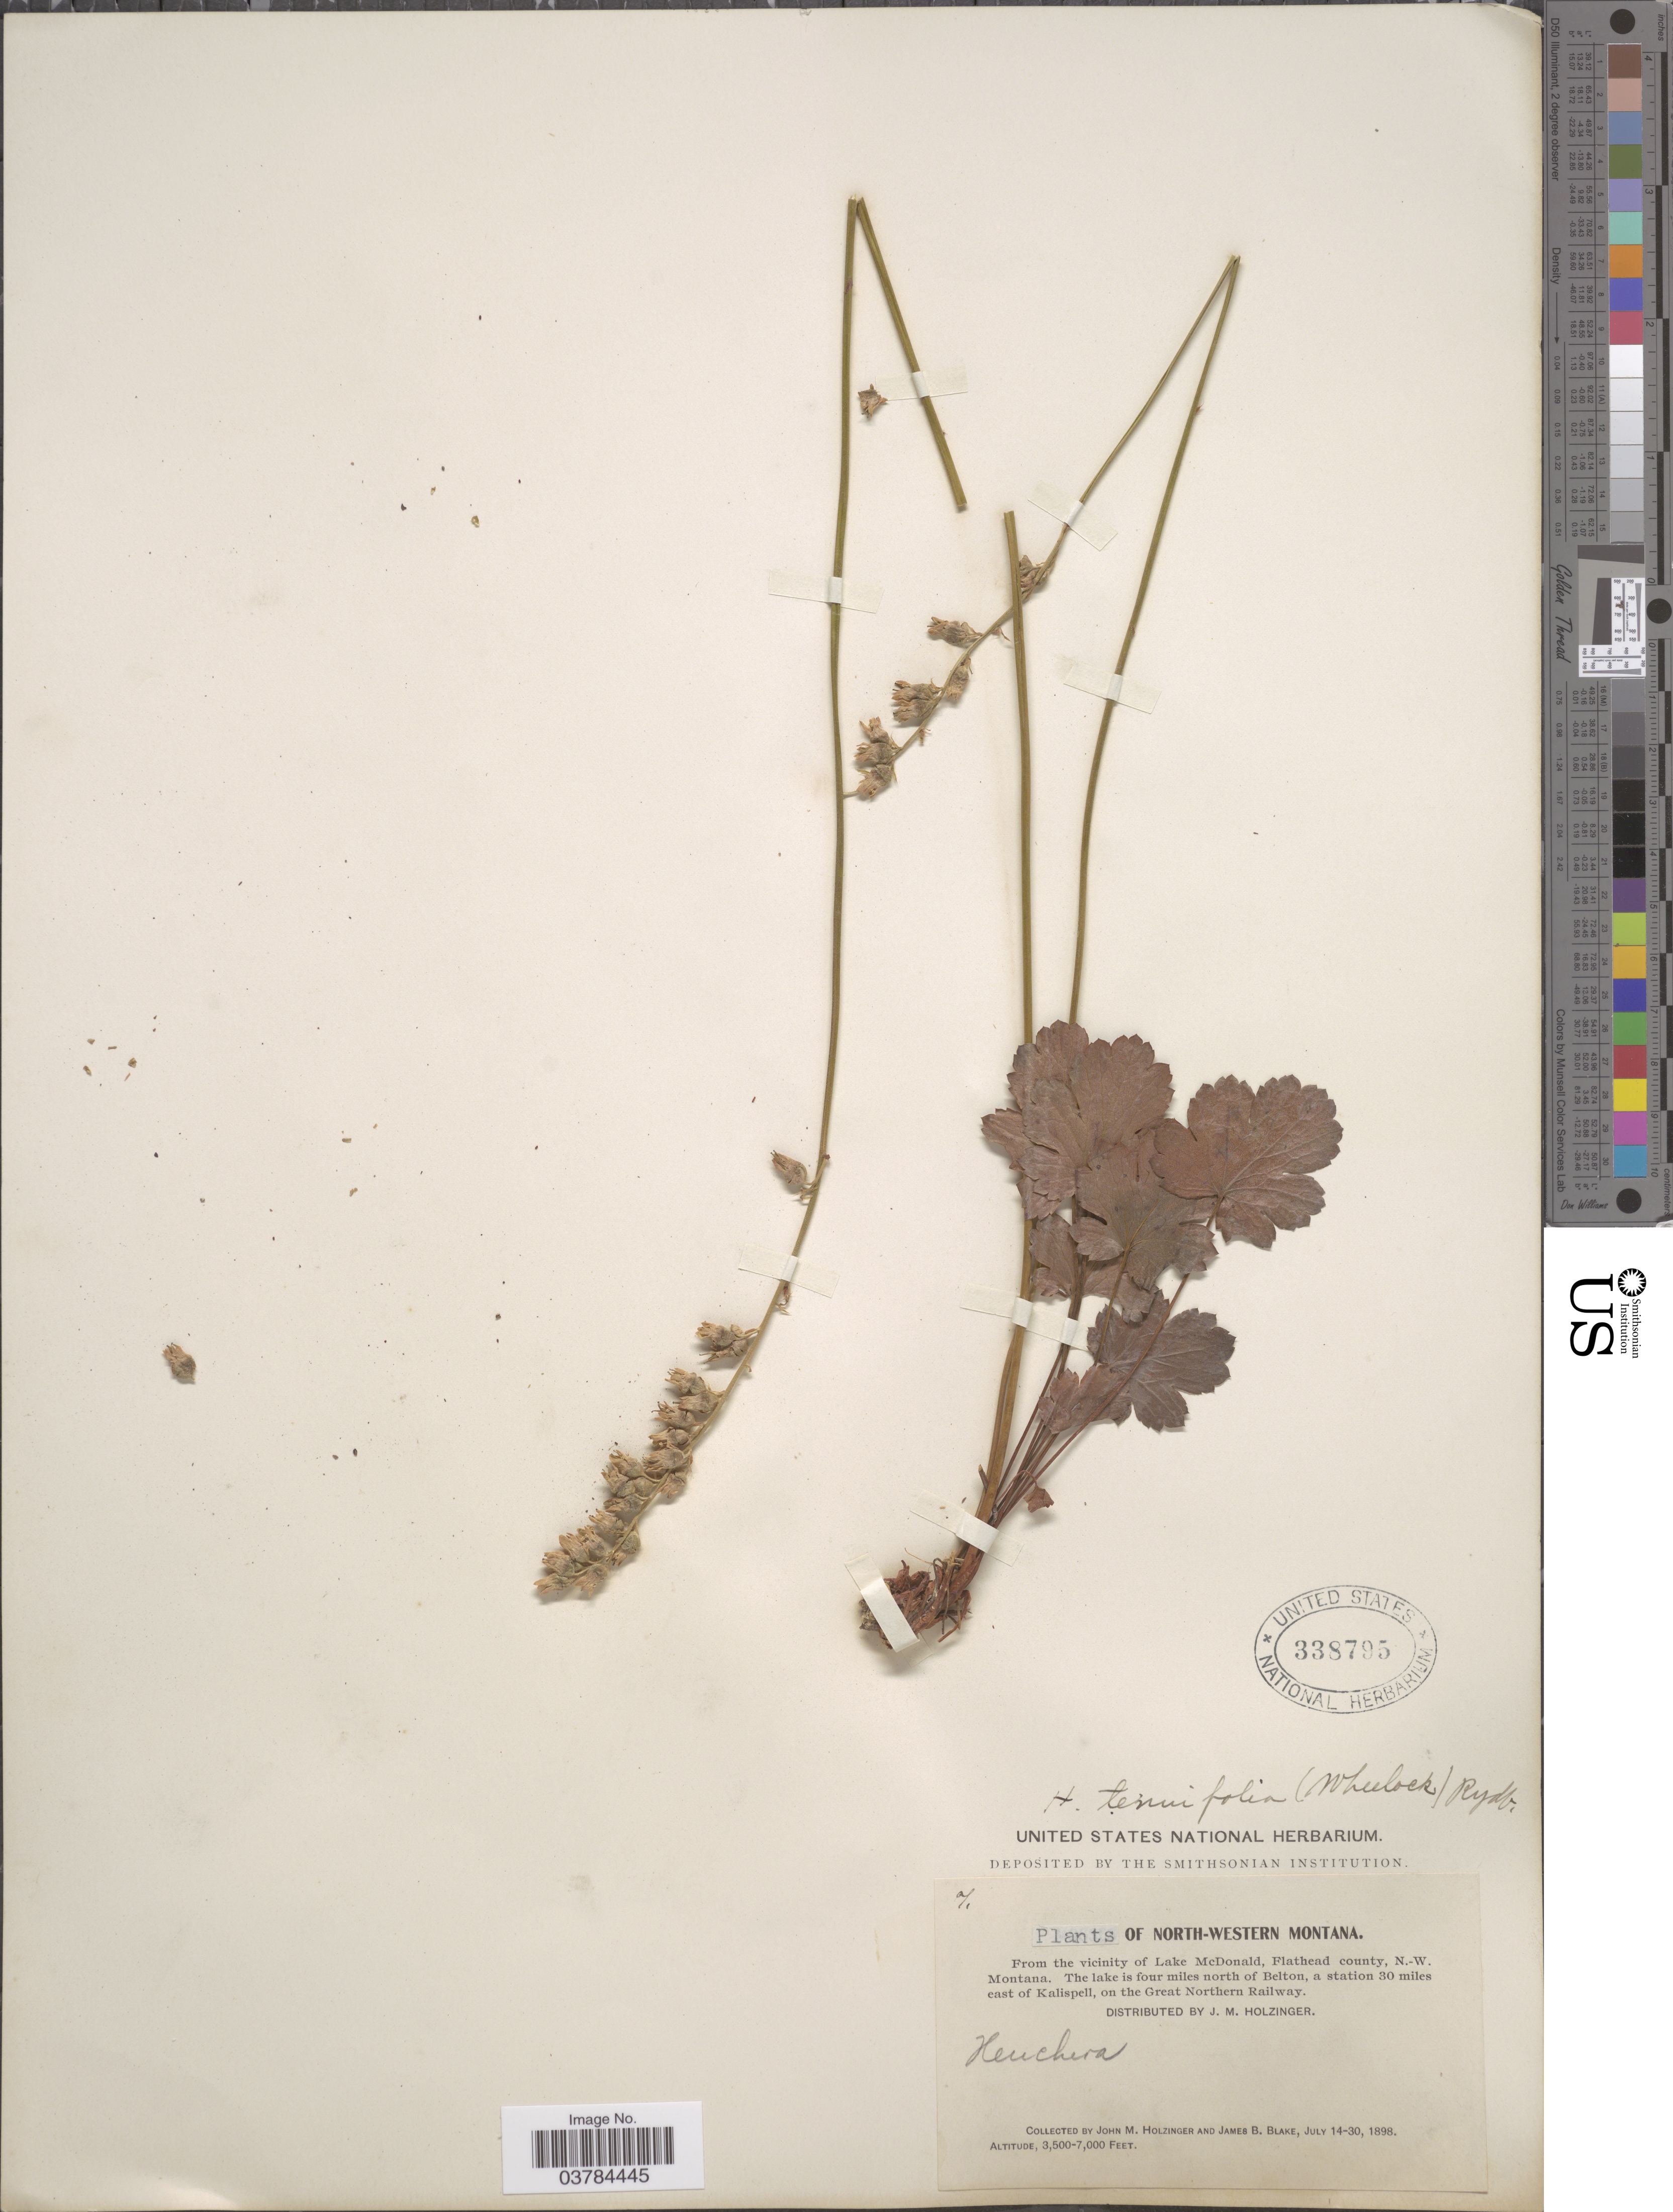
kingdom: Plantae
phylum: Tracheophyta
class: Magnoliopsida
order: Saxifragales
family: Saxifragaceae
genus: Heuchera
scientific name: Heuchera glabella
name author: Torr. & A. Gray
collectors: J. M. Holzinger & J. B. Blake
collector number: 7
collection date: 1898-07-14/1898-07-30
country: United States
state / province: Montana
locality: North-Western Montana. From the vicinity of Lake McDonald, Flathead county. The lake is four miles north of Belton, a station 30 miles east of Kalispell, on the Great Northern Railway.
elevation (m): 1067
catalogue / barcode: US 338795